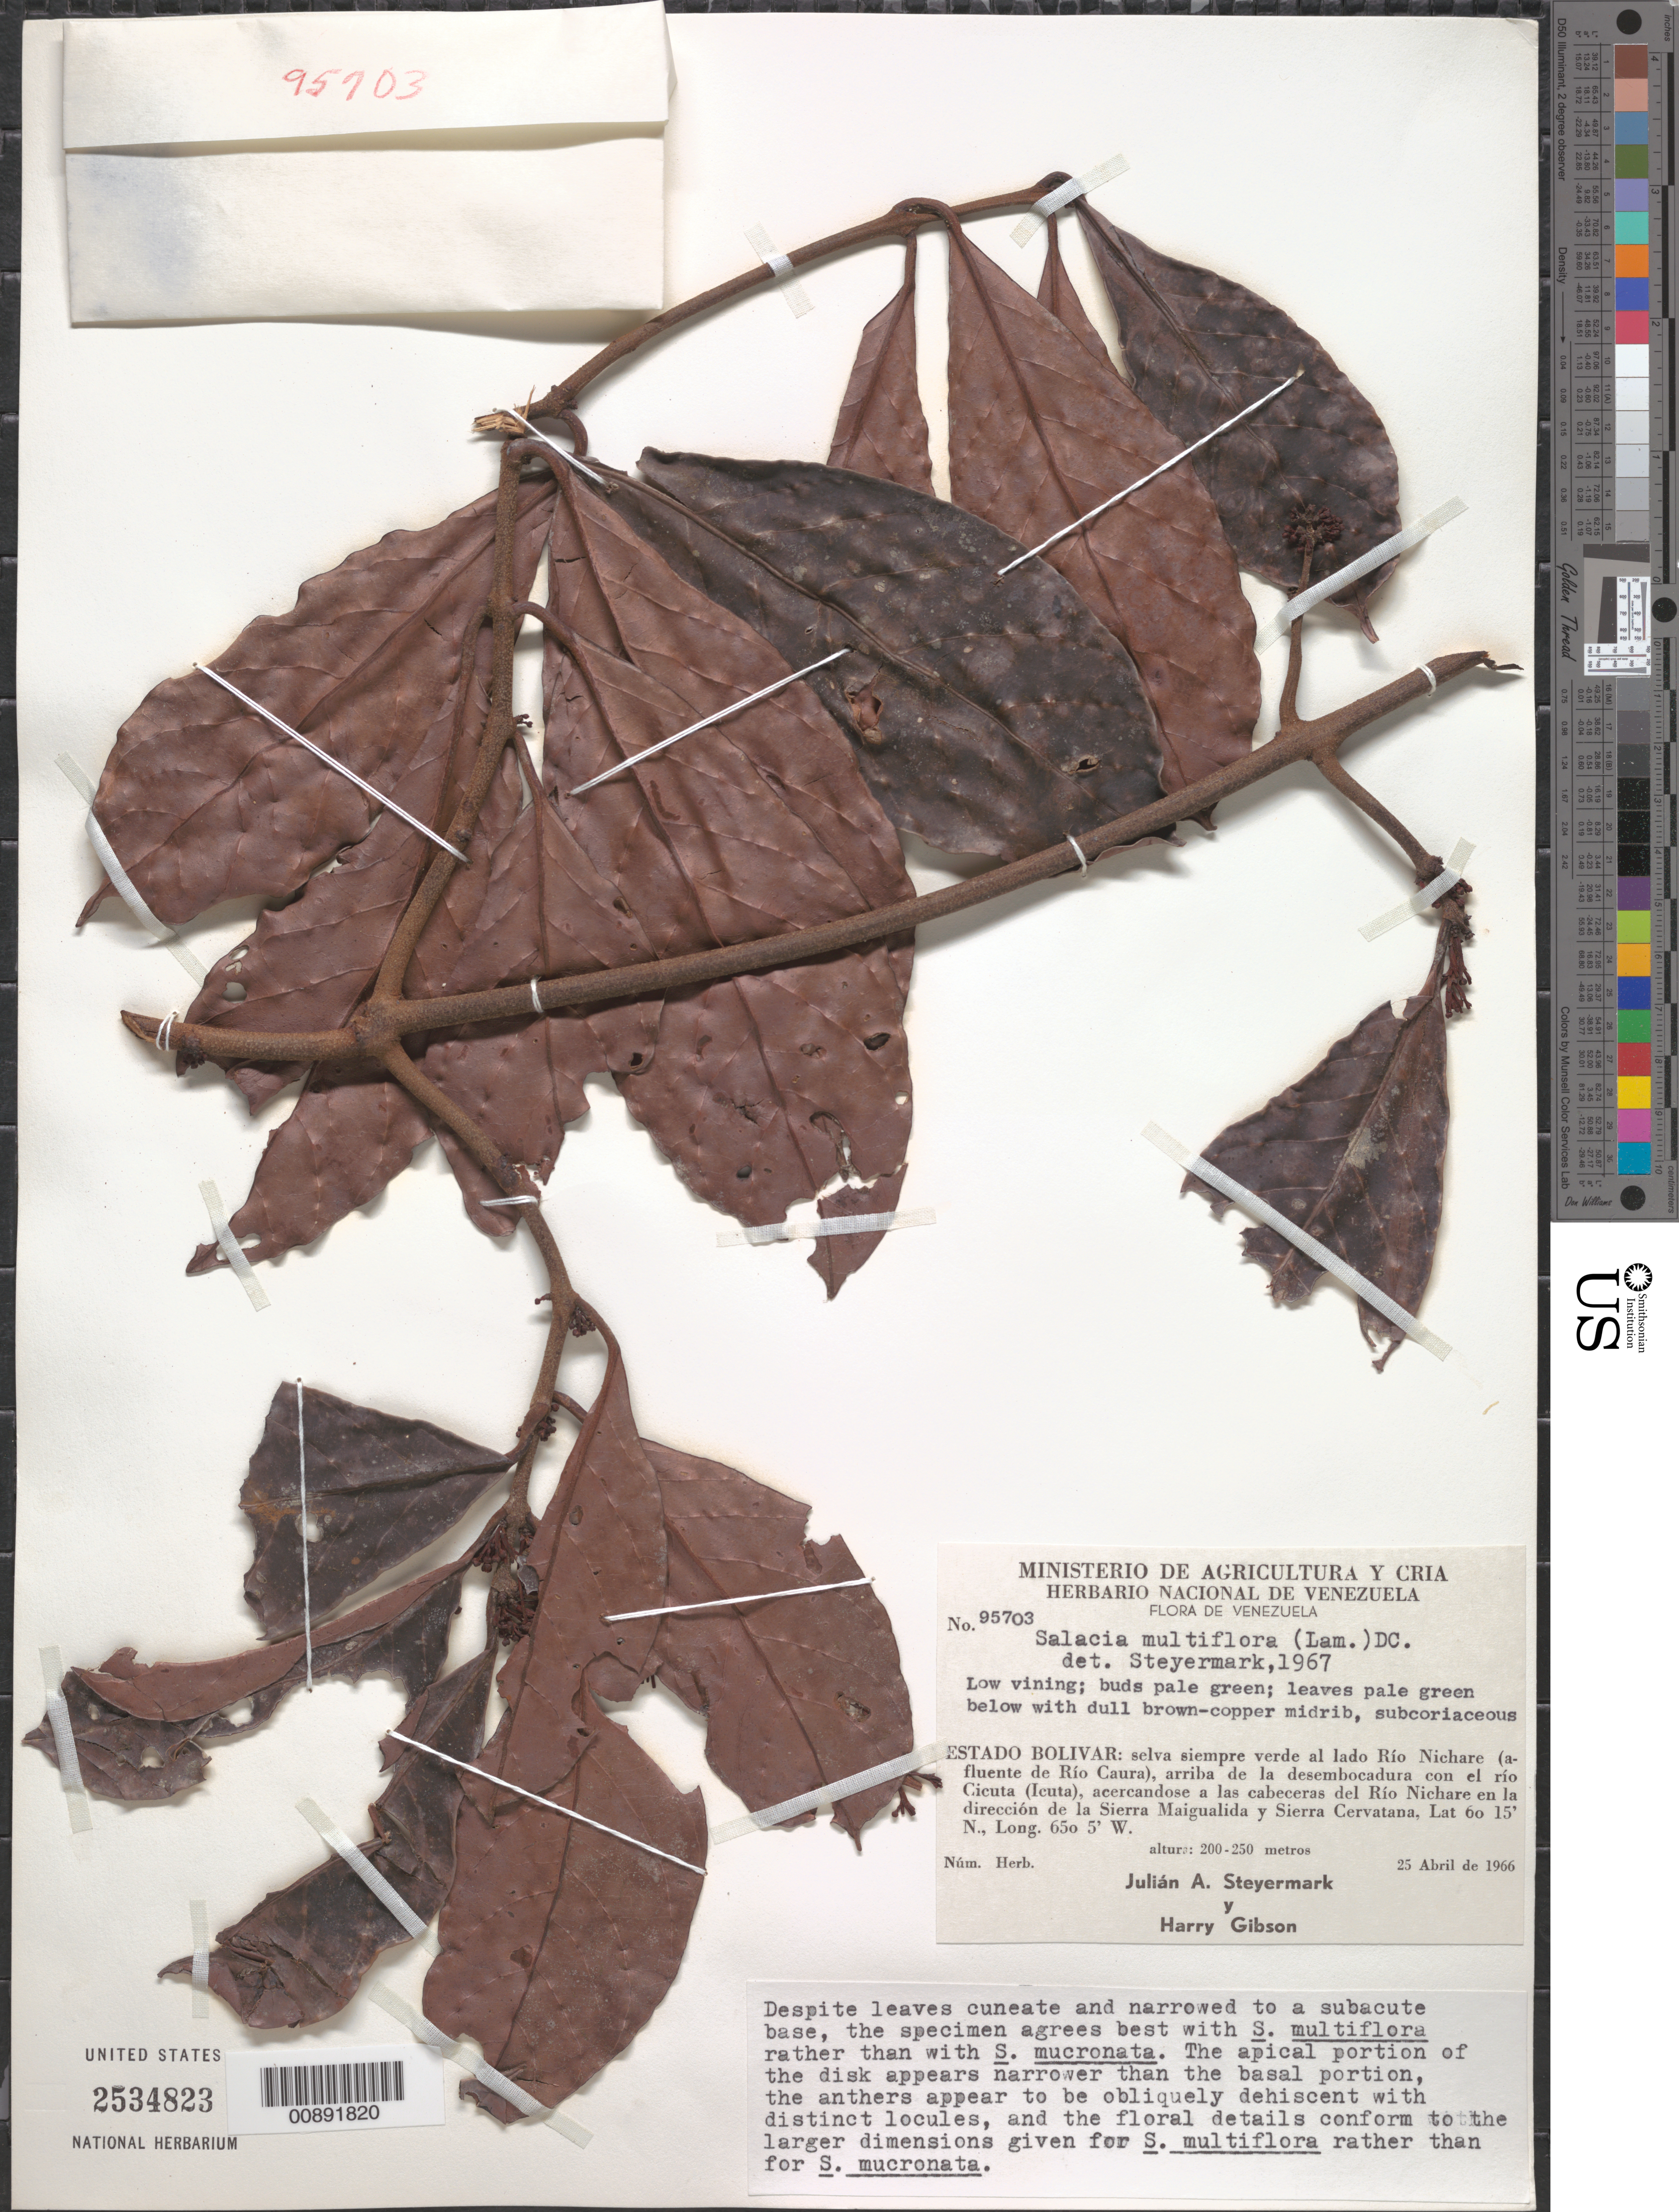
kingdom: Plantae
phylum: Tracheophyta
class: Magnoliopsida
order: Celastrales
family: Celastraceae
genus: Salacia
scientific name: Salacia multiflora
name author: (Lam.) DC.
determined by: Steyermark, Julian A., (VEN)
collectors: J. Steyermark & H. Gibson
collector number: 95703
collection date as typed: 25-Apr-66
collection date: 1966-04-25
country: Venezuela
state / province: Bolívar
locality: Río Nichare, near mouth of Río Cicuta, acercandose a las cabeceras del Río Nichare en la direccion de la Sierra Maigualida y Sierra Cervatana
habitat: Selva siempre verde al lado rio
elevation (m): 200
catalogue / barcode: US 2534823